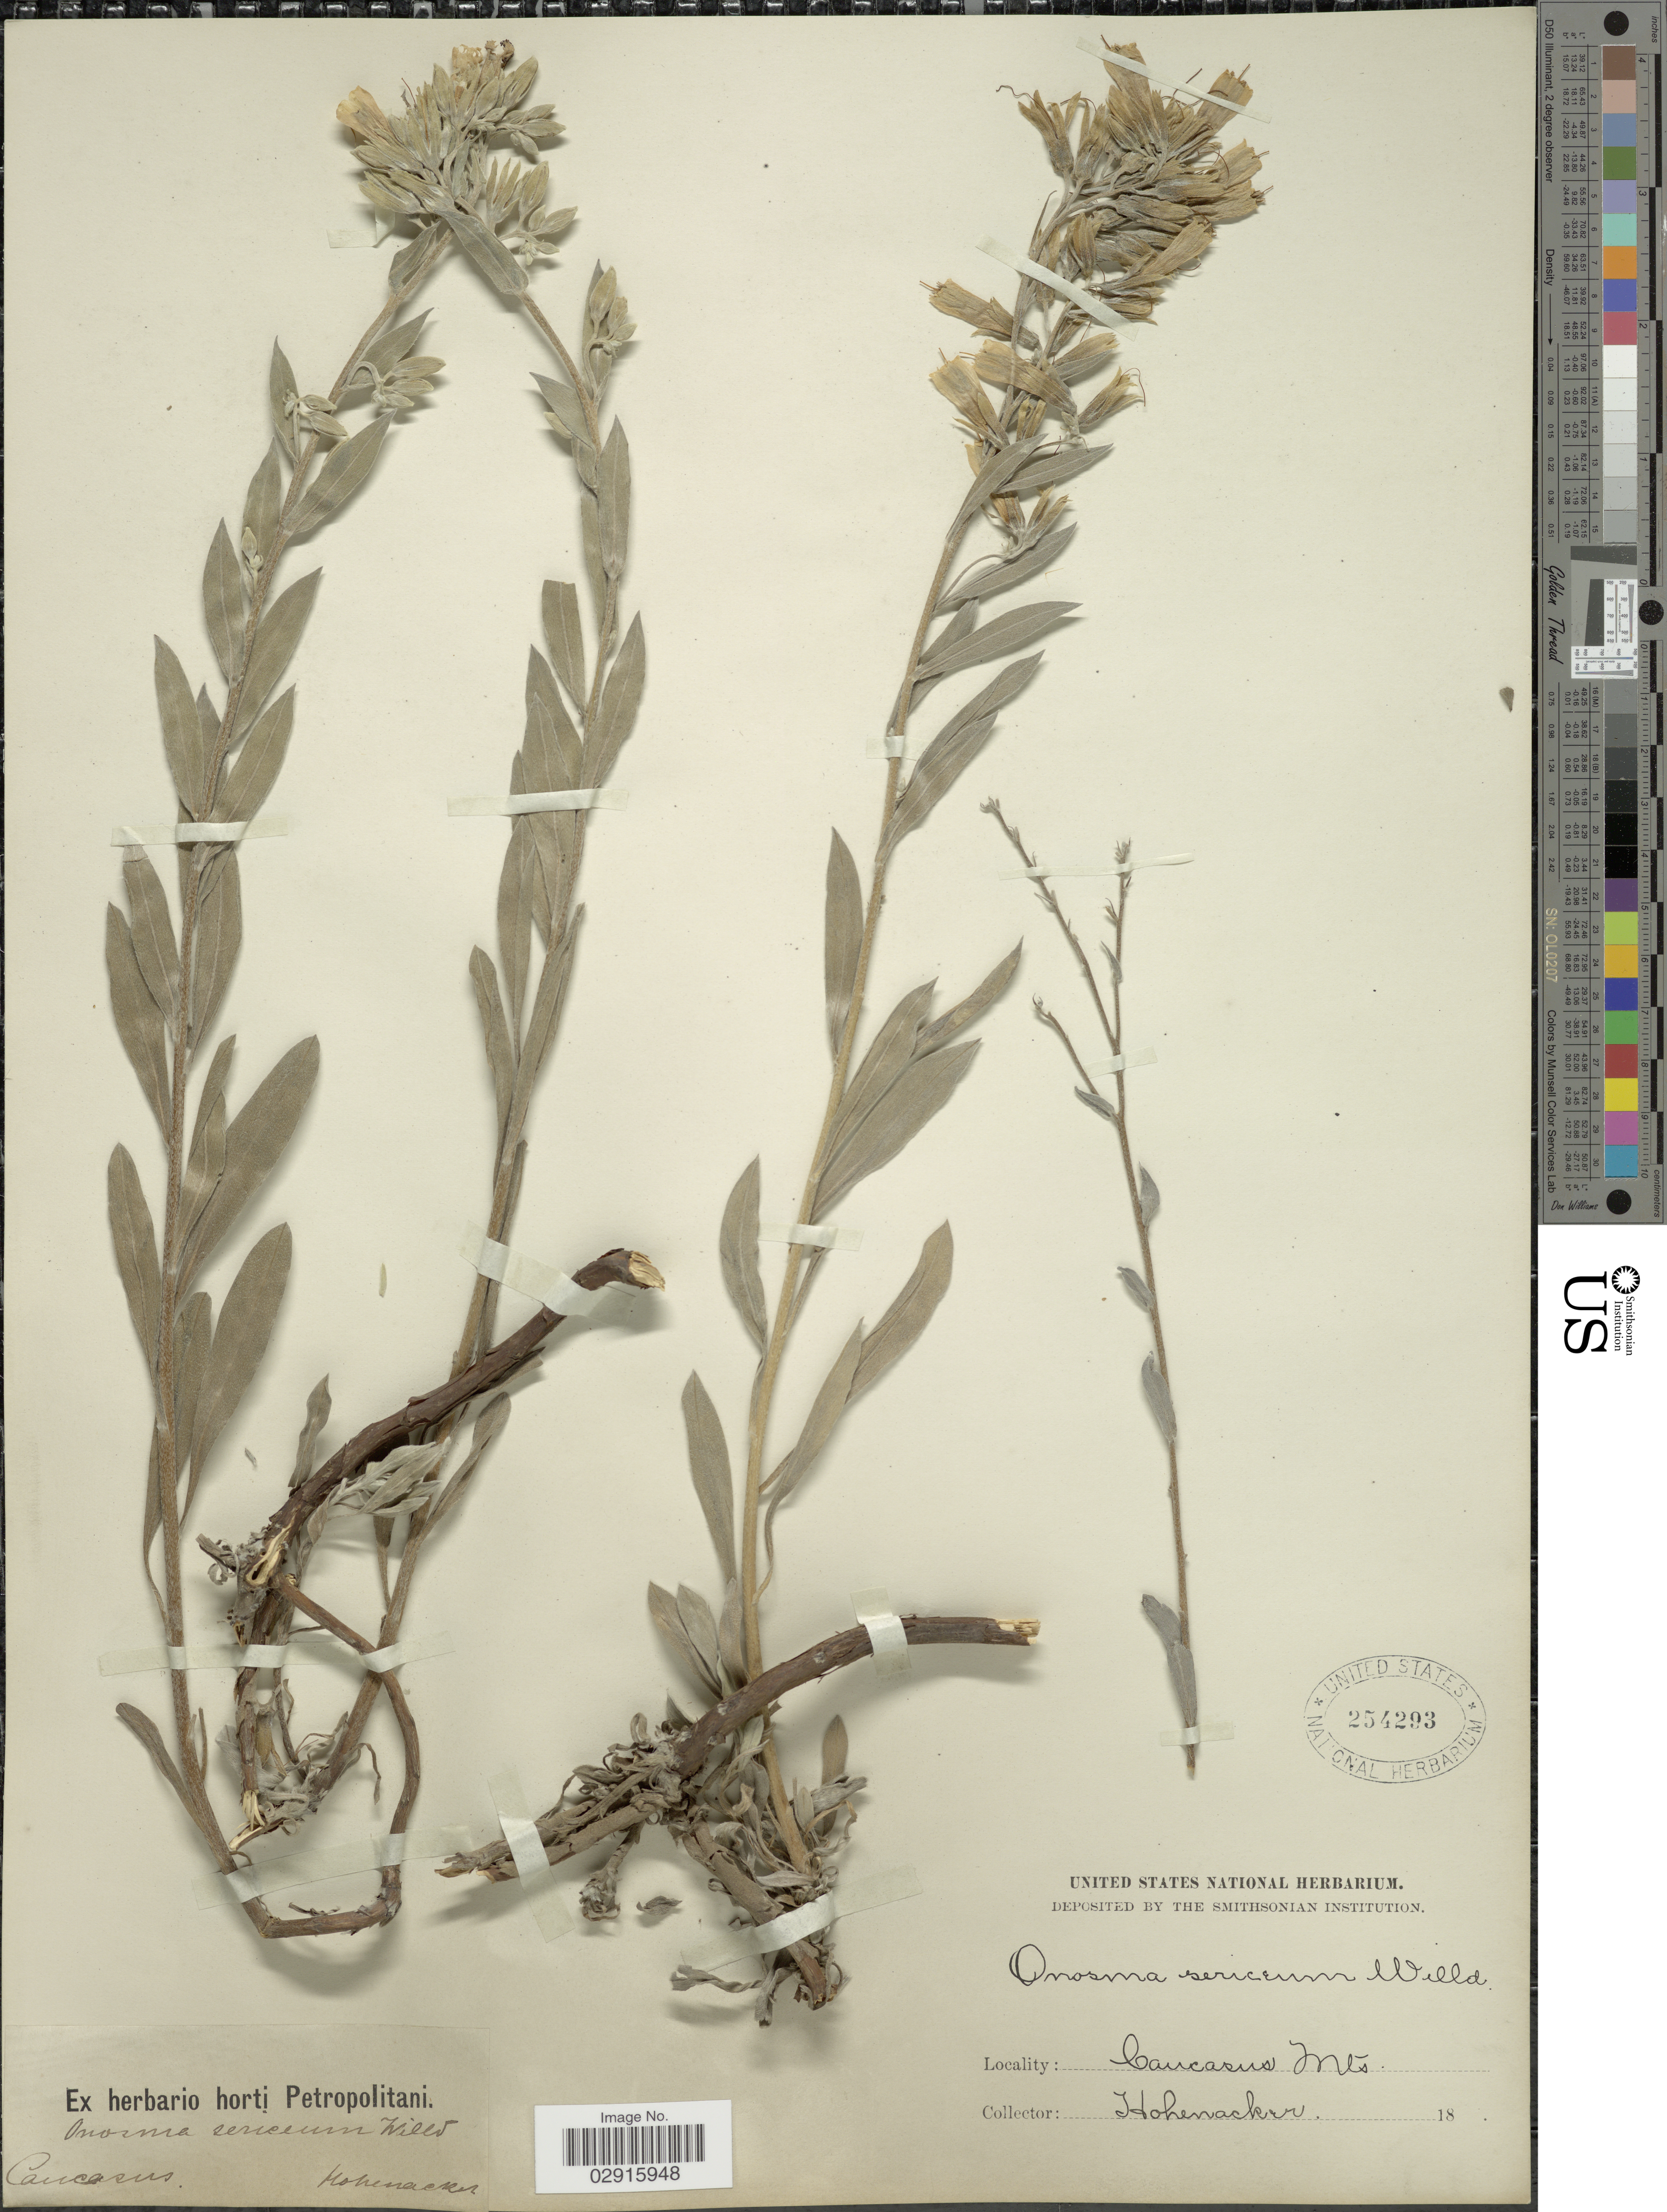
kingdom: Plantae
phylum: Tracheophyta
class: Magnoliopsida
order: Boraginales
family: Boraginaceae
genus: Onosma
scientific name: Onosma sericea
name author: Willd.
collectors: Hohenacker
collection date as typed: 18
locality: Caucasus Mts., Caucacus.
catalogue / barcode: US 254293